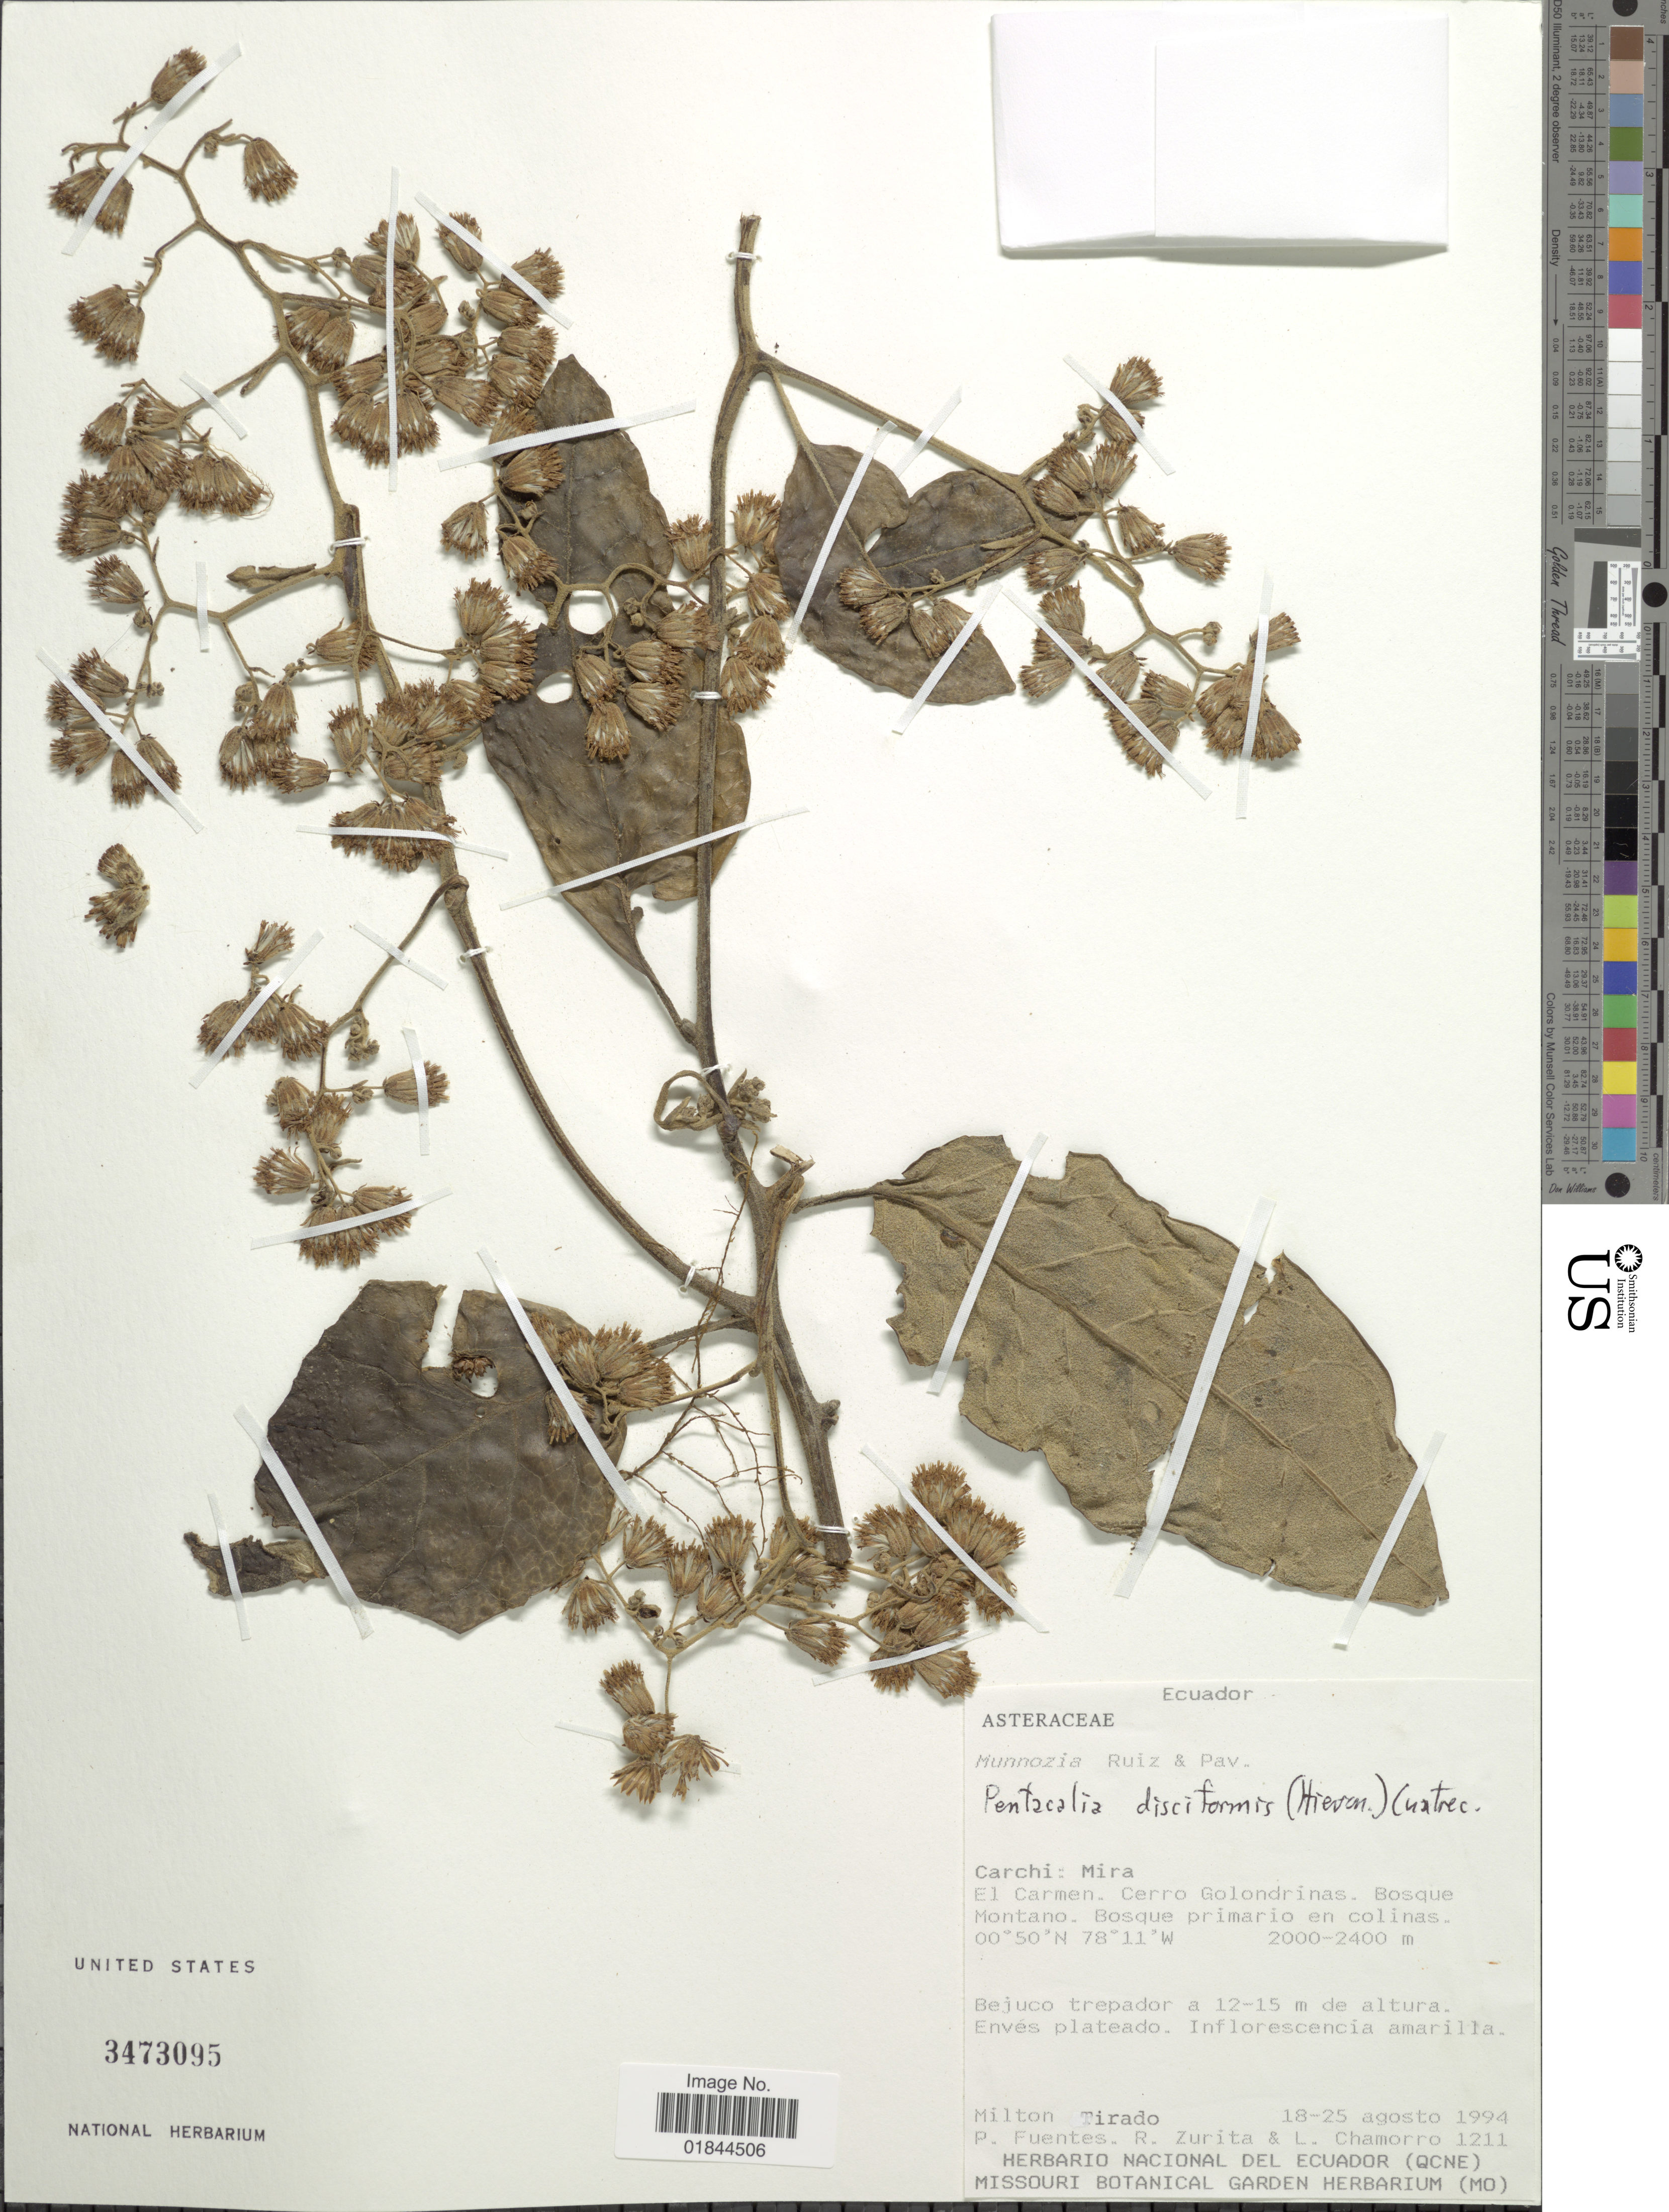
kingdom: Plantae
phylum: Tracheophyta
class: Magnoliopsida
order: Asterales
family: Asteraceae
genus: Pentacalia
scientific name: Pentacalia disciformis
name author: (Hieron.) Cuatrec.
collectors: M. Tirado, P. Fuentes, R. Zurita & L. Chamorro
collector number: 1211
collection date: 1994-08-18/1994-08-25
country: Ecuador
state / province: Carchi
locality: Mira, El Carmen. Cerro Golondrinas. Bosqye Montano. Bosque primario en colinas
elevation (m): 2000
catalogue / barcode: US 3473095